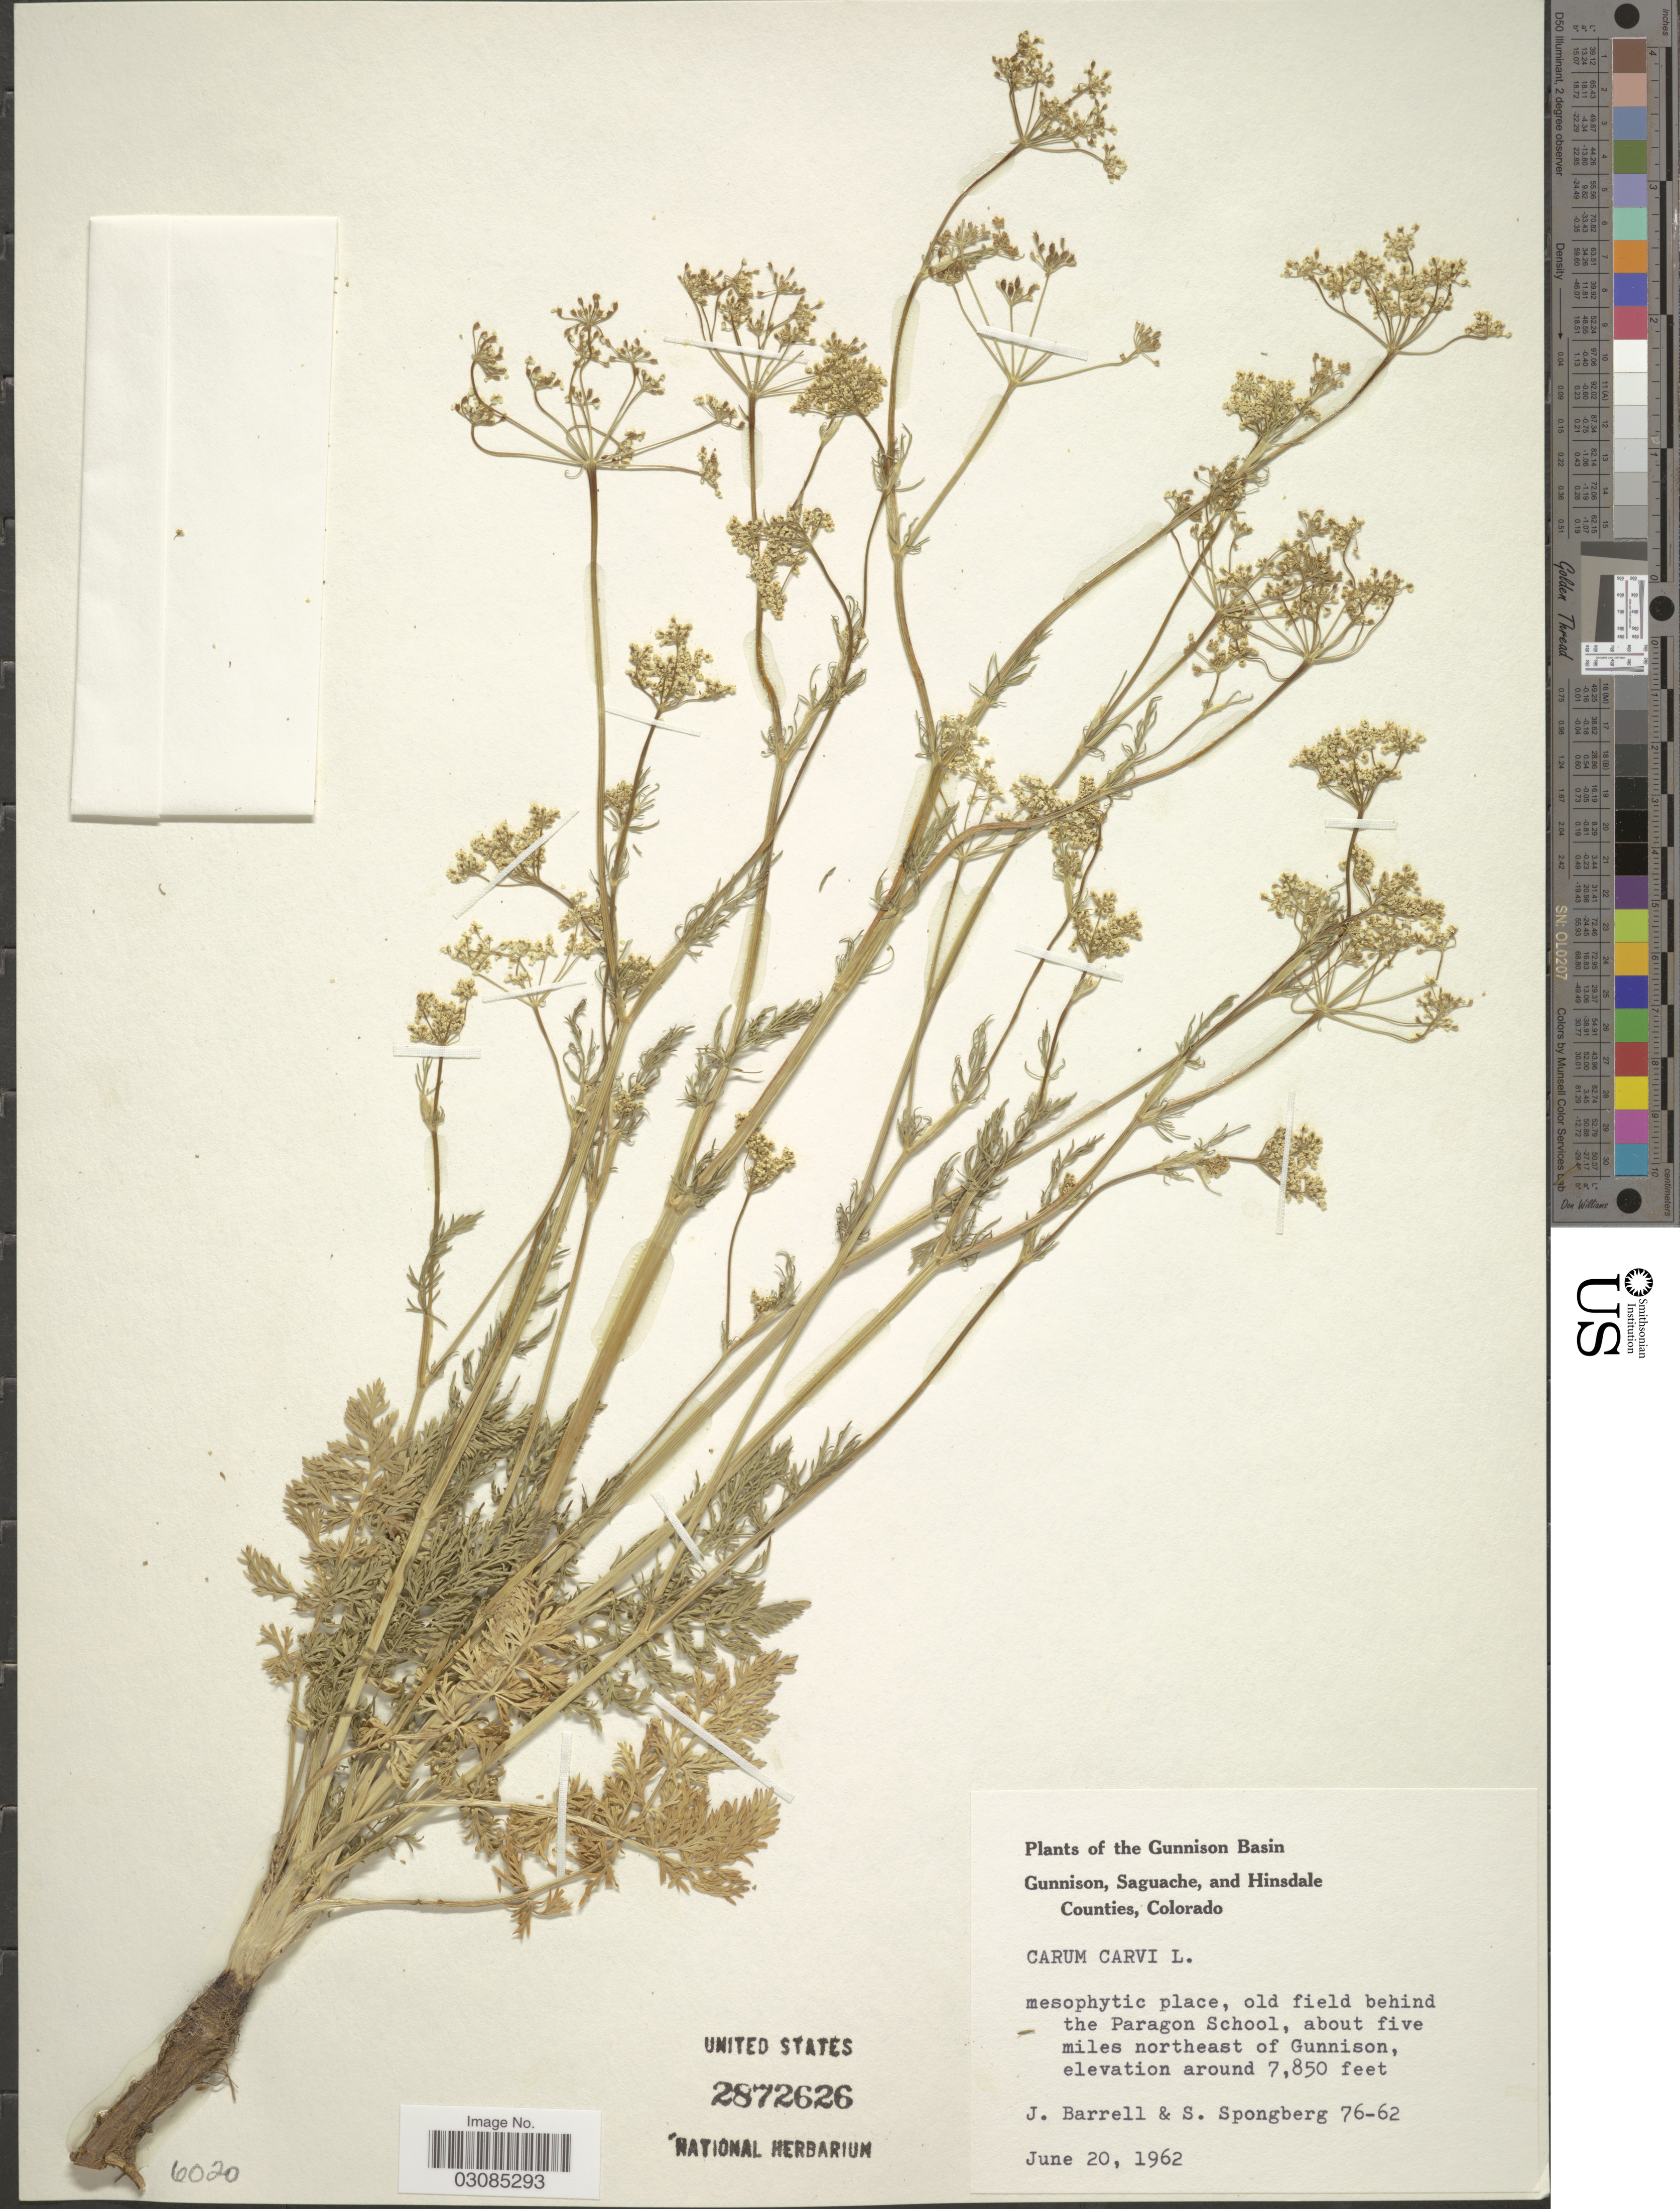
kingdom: Plantae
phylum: Tracheophyta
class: Magnoliopsida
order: Apiales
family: Apiaceae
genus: Carum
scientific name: Carum carvi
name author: L.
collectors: J. Barrell & S. A.Spongberg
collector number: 76-62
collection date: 1962-06-20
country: United States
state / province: Colorado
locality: Gunnison Basin. Mesophytic place, old field behind the Paragon School, about five miles northeast of Gunnison.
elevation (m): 2393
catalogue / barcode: US 2872626